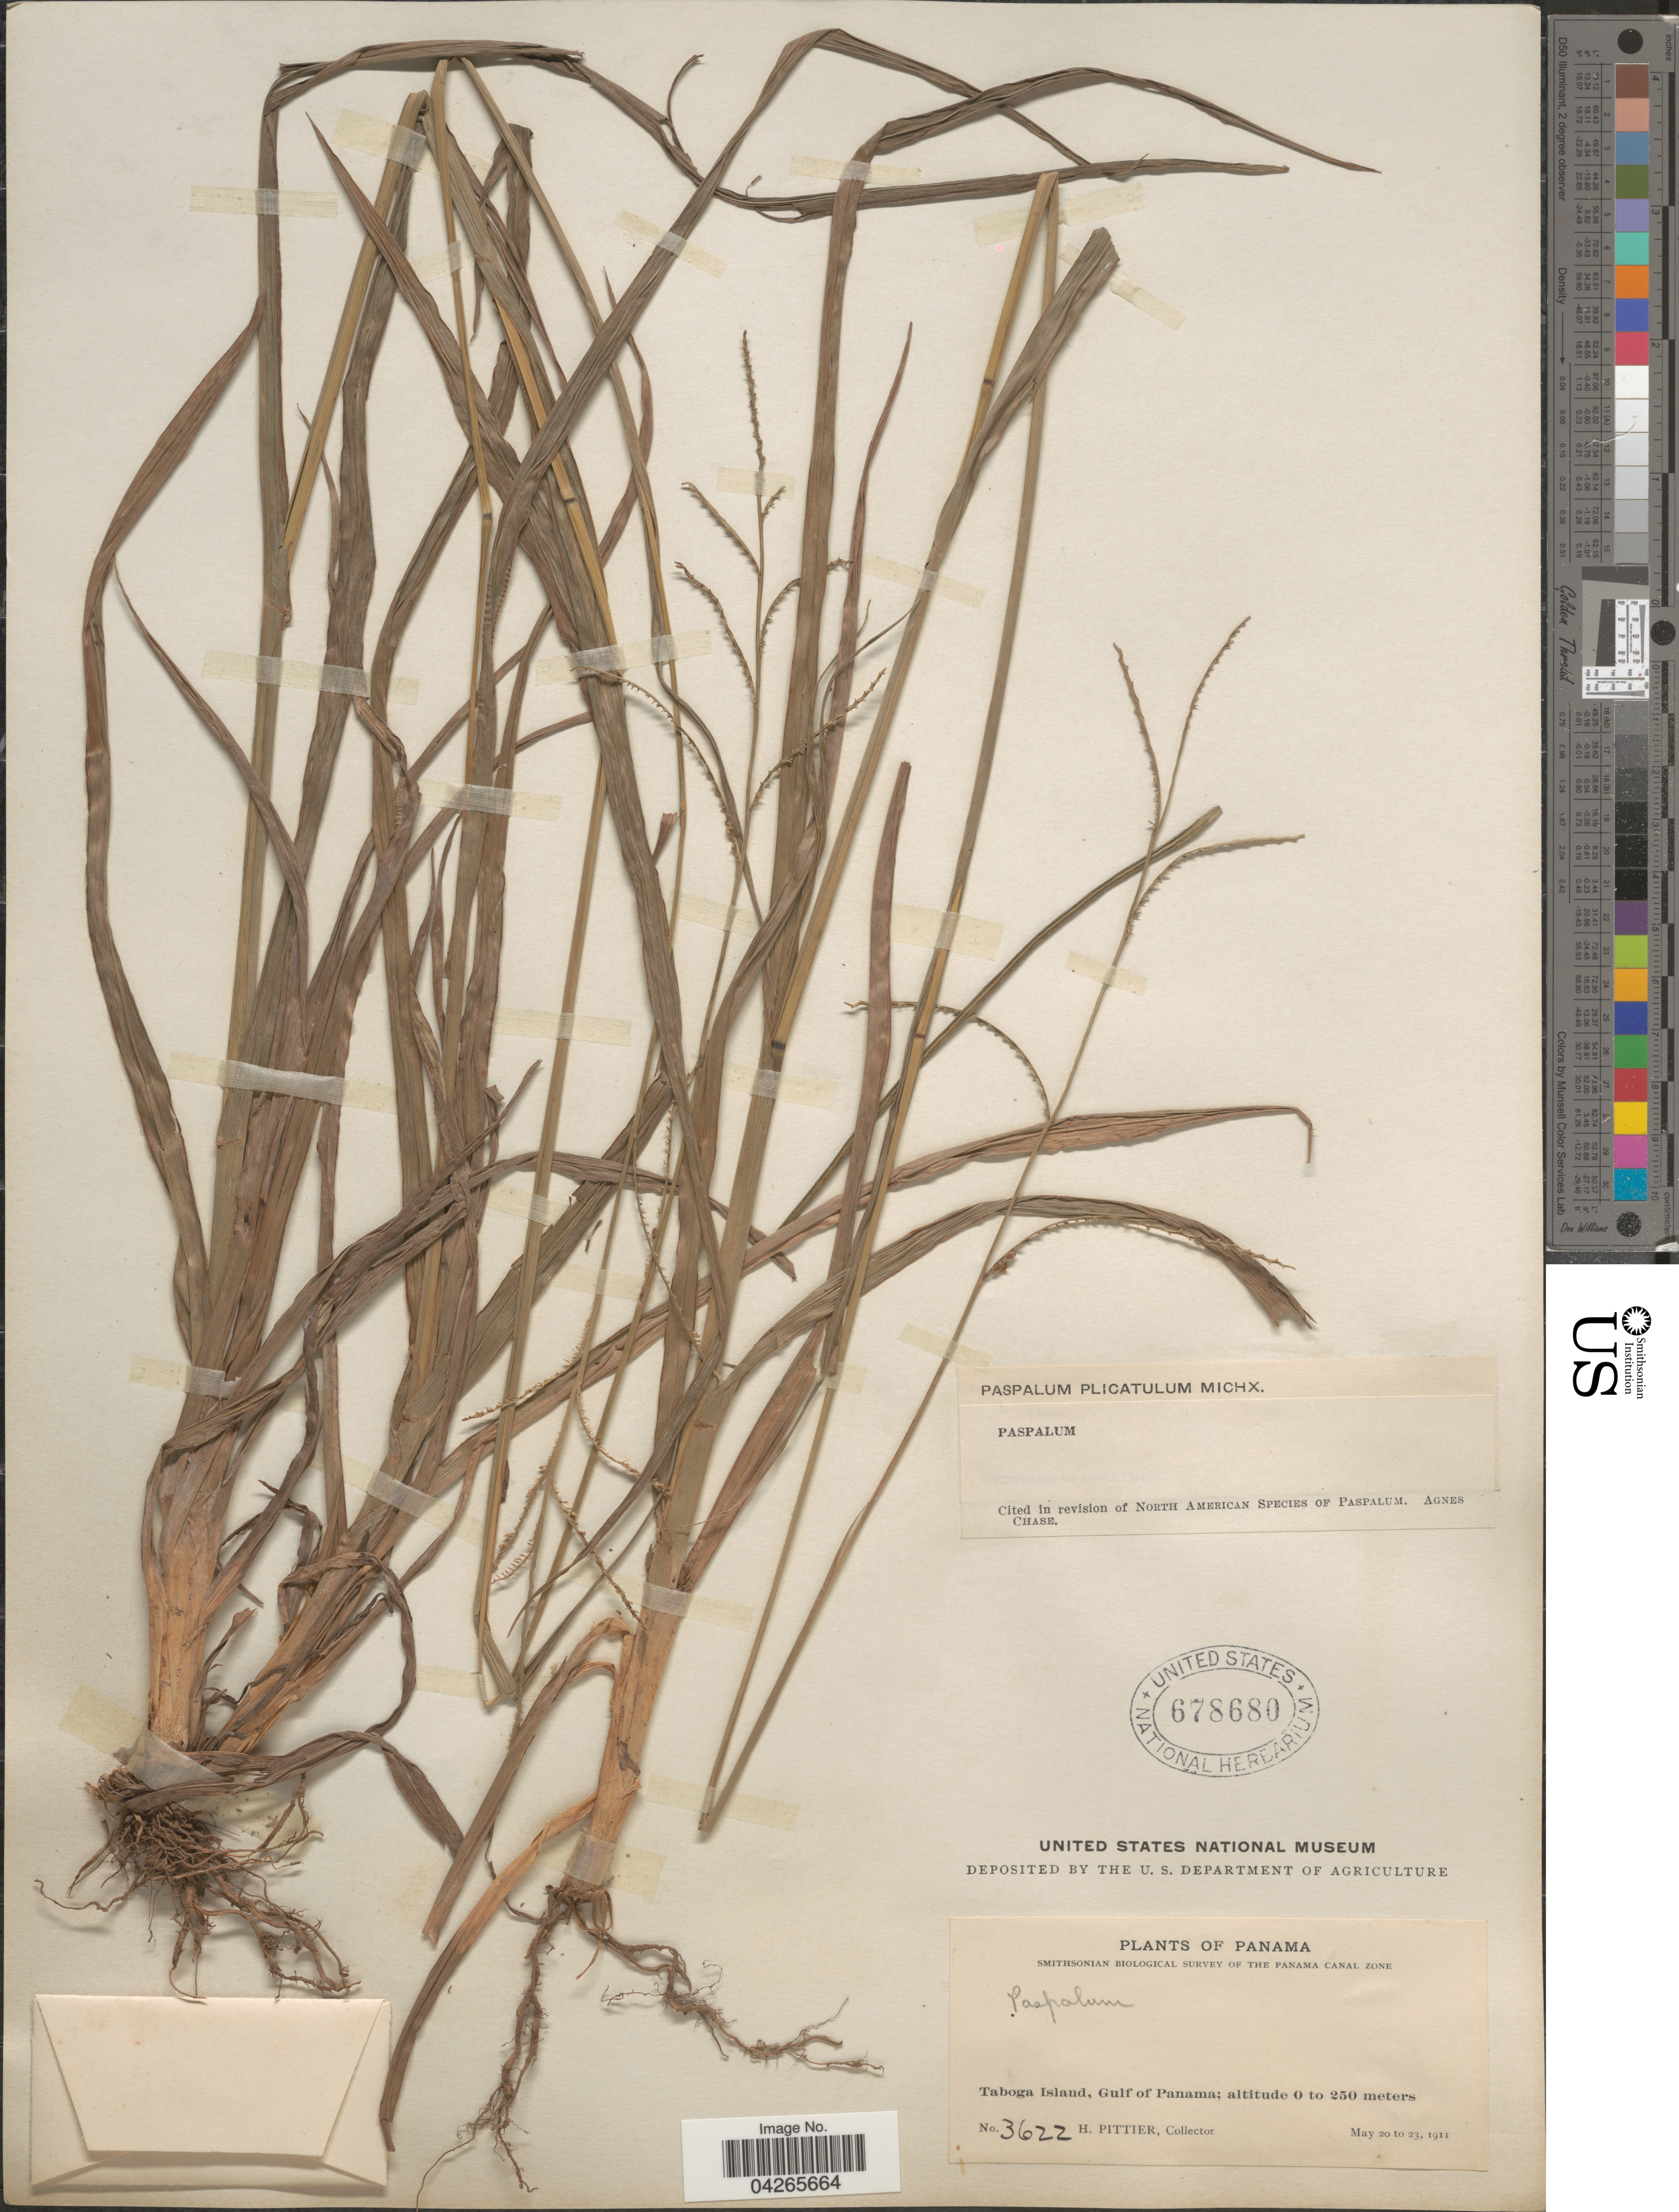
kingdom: Plantae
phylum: Tracheophyta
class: Liliopsida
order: Poales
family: Poaceae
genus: Paspalum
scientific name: Paspalum plicatulum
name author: Michx.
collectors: H. F. Pittier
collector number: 3622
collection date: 1911-05-20/1911-05-23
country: Panama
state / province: Panamá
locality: Smithsonian Biological Survey of the Panama Canal Zone. Taboga Island, Gulf of Panama.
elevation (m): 0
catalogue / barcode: US 678680